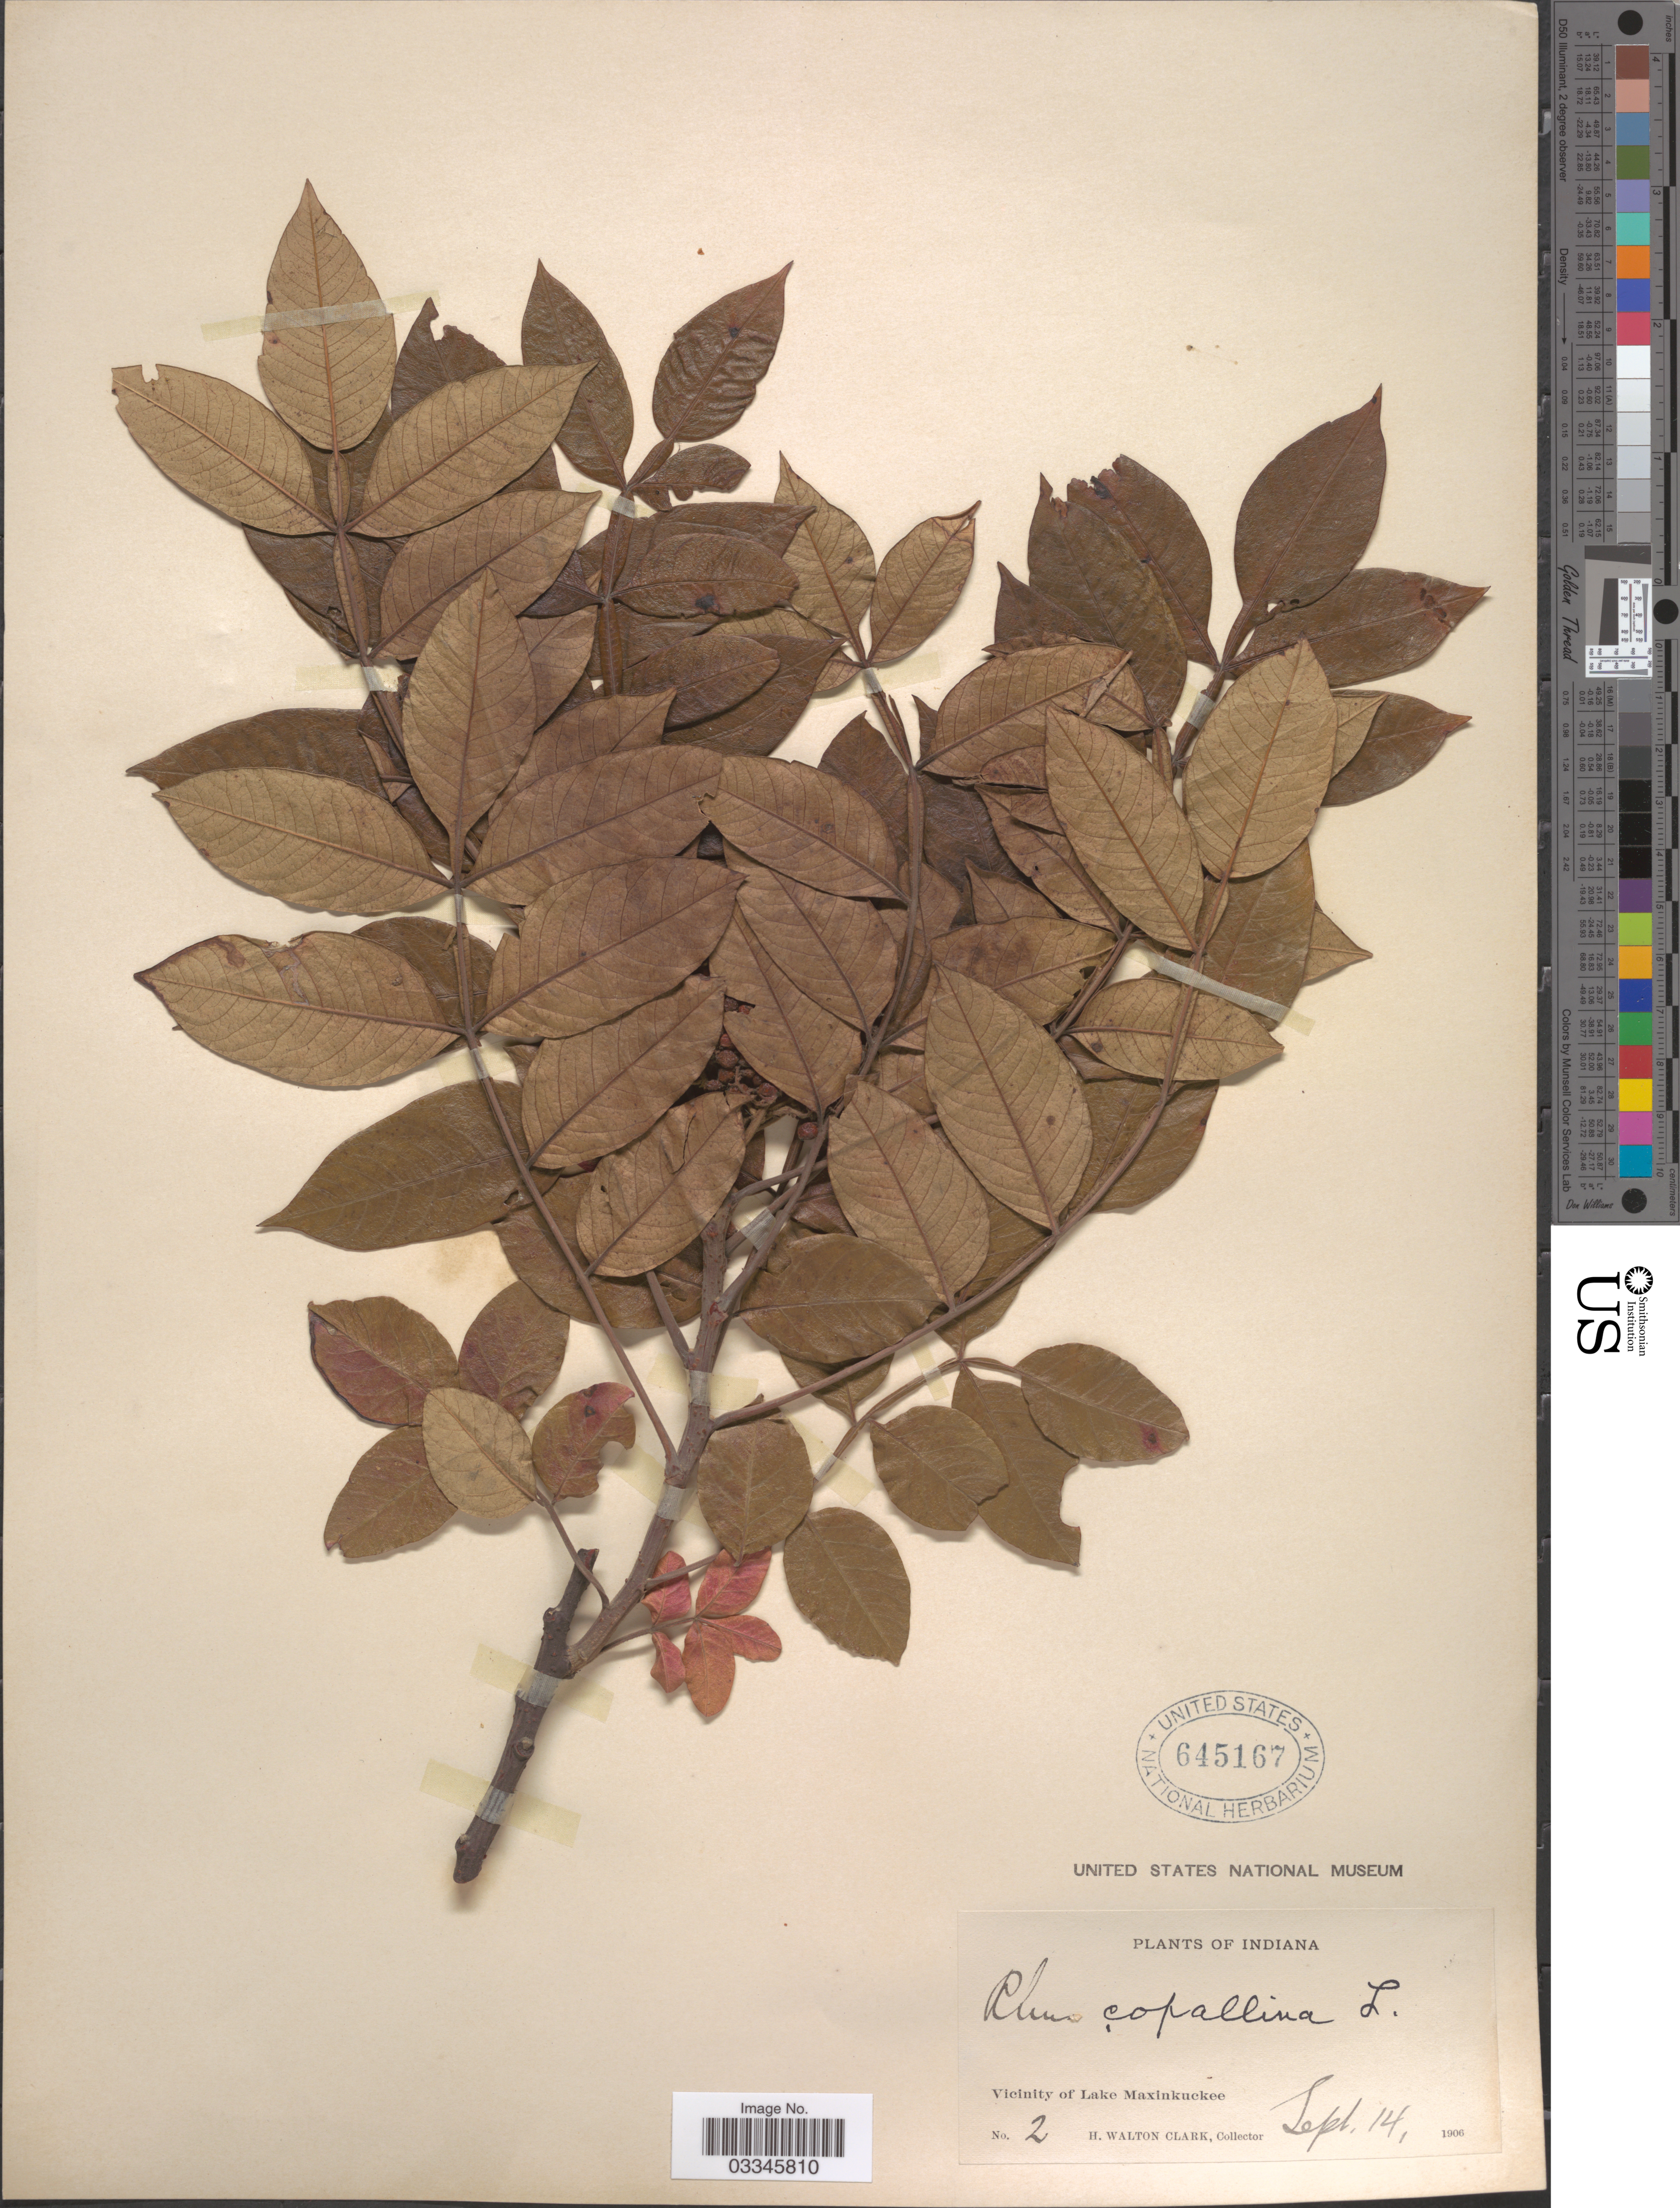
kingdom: Plantae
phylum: Tracheophyta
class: Magnoliopsida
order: Sapindales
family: Anacardiaceae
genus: Rhus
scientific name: Rhus copallinum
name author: L.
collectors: H. W. Clark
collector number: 2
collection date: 1906-09-14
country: United States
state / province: Indiana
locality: Vicinity of Lake Maxinkuckee.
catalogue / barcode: US 645167